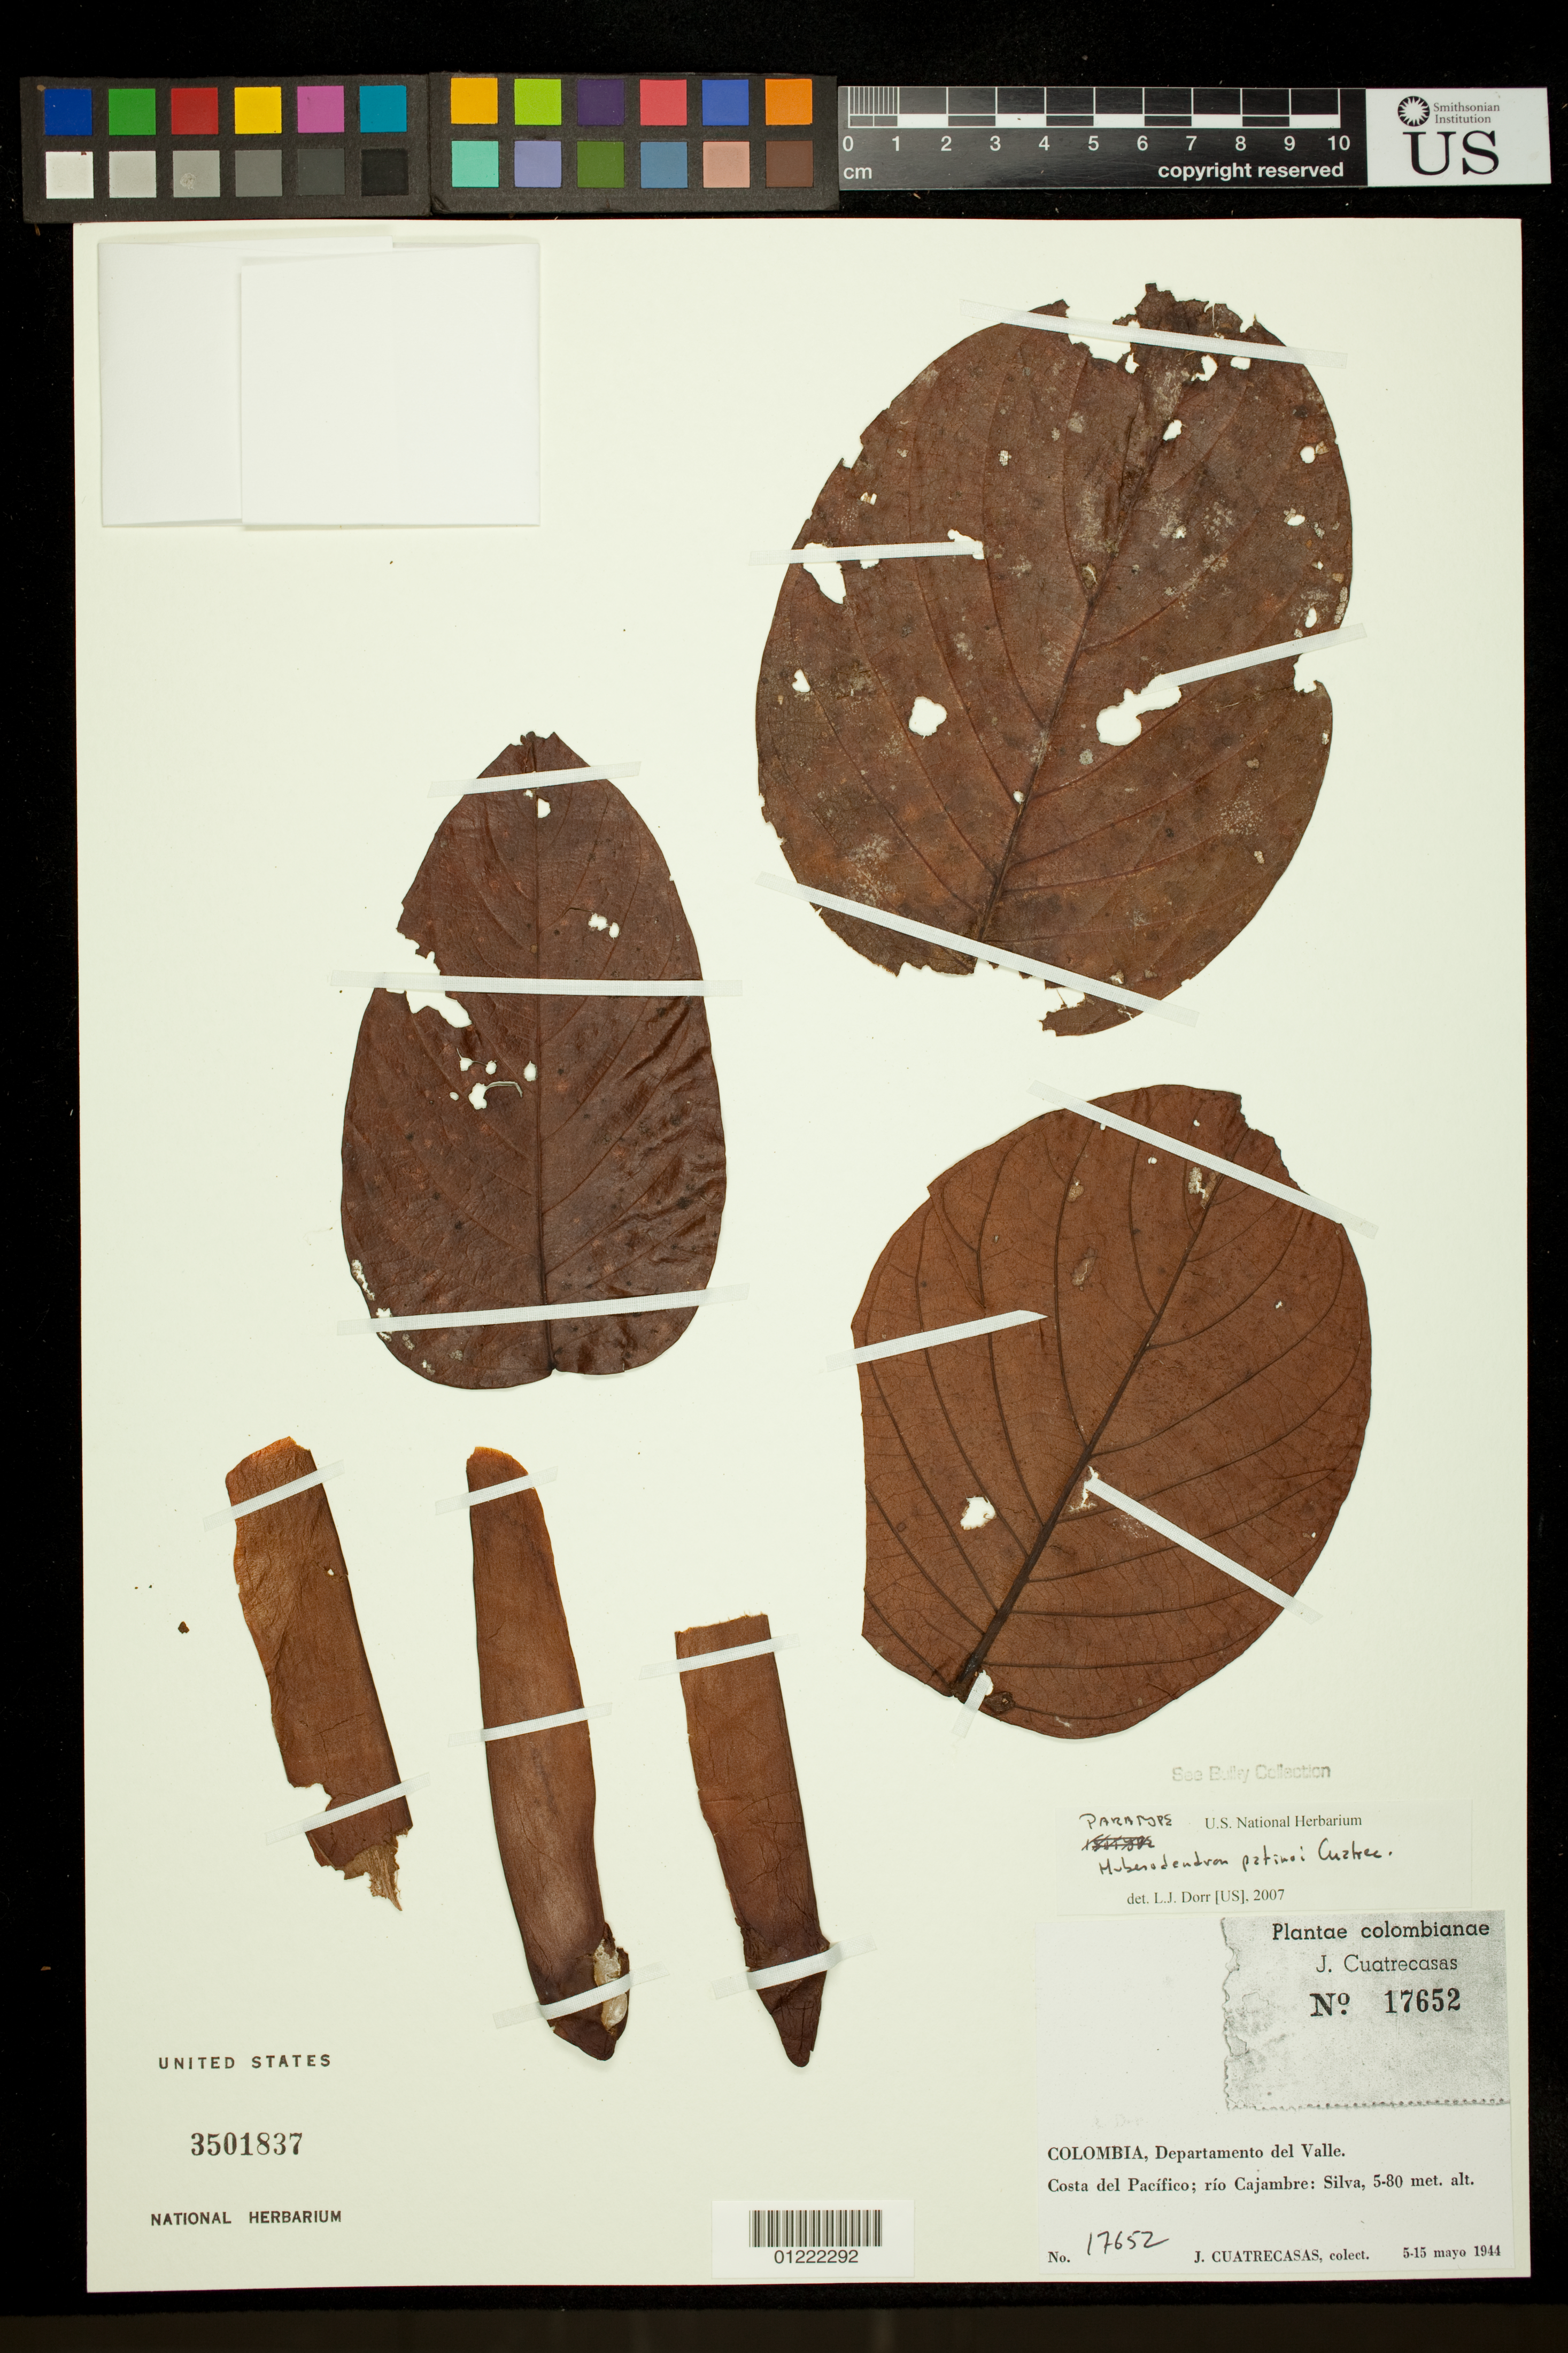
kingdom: Plantae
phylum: Tracheophyta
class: Magnoliopsida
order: Malvales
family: Malvaceae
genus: Huberodendron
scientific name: Huberodendron patinoi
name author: Cuatrec.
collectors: J. Cuatrecasas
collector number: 17652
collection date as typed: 1944-05-05 to 1944-05-15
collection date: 1944-05-05/1944-05-15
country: Colombia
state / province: Valle del Cauca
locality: Colombia, Departamento del Valle. Costa del Pacífico; río Cajambre: Silva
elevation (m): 5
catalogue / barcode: US 3501837